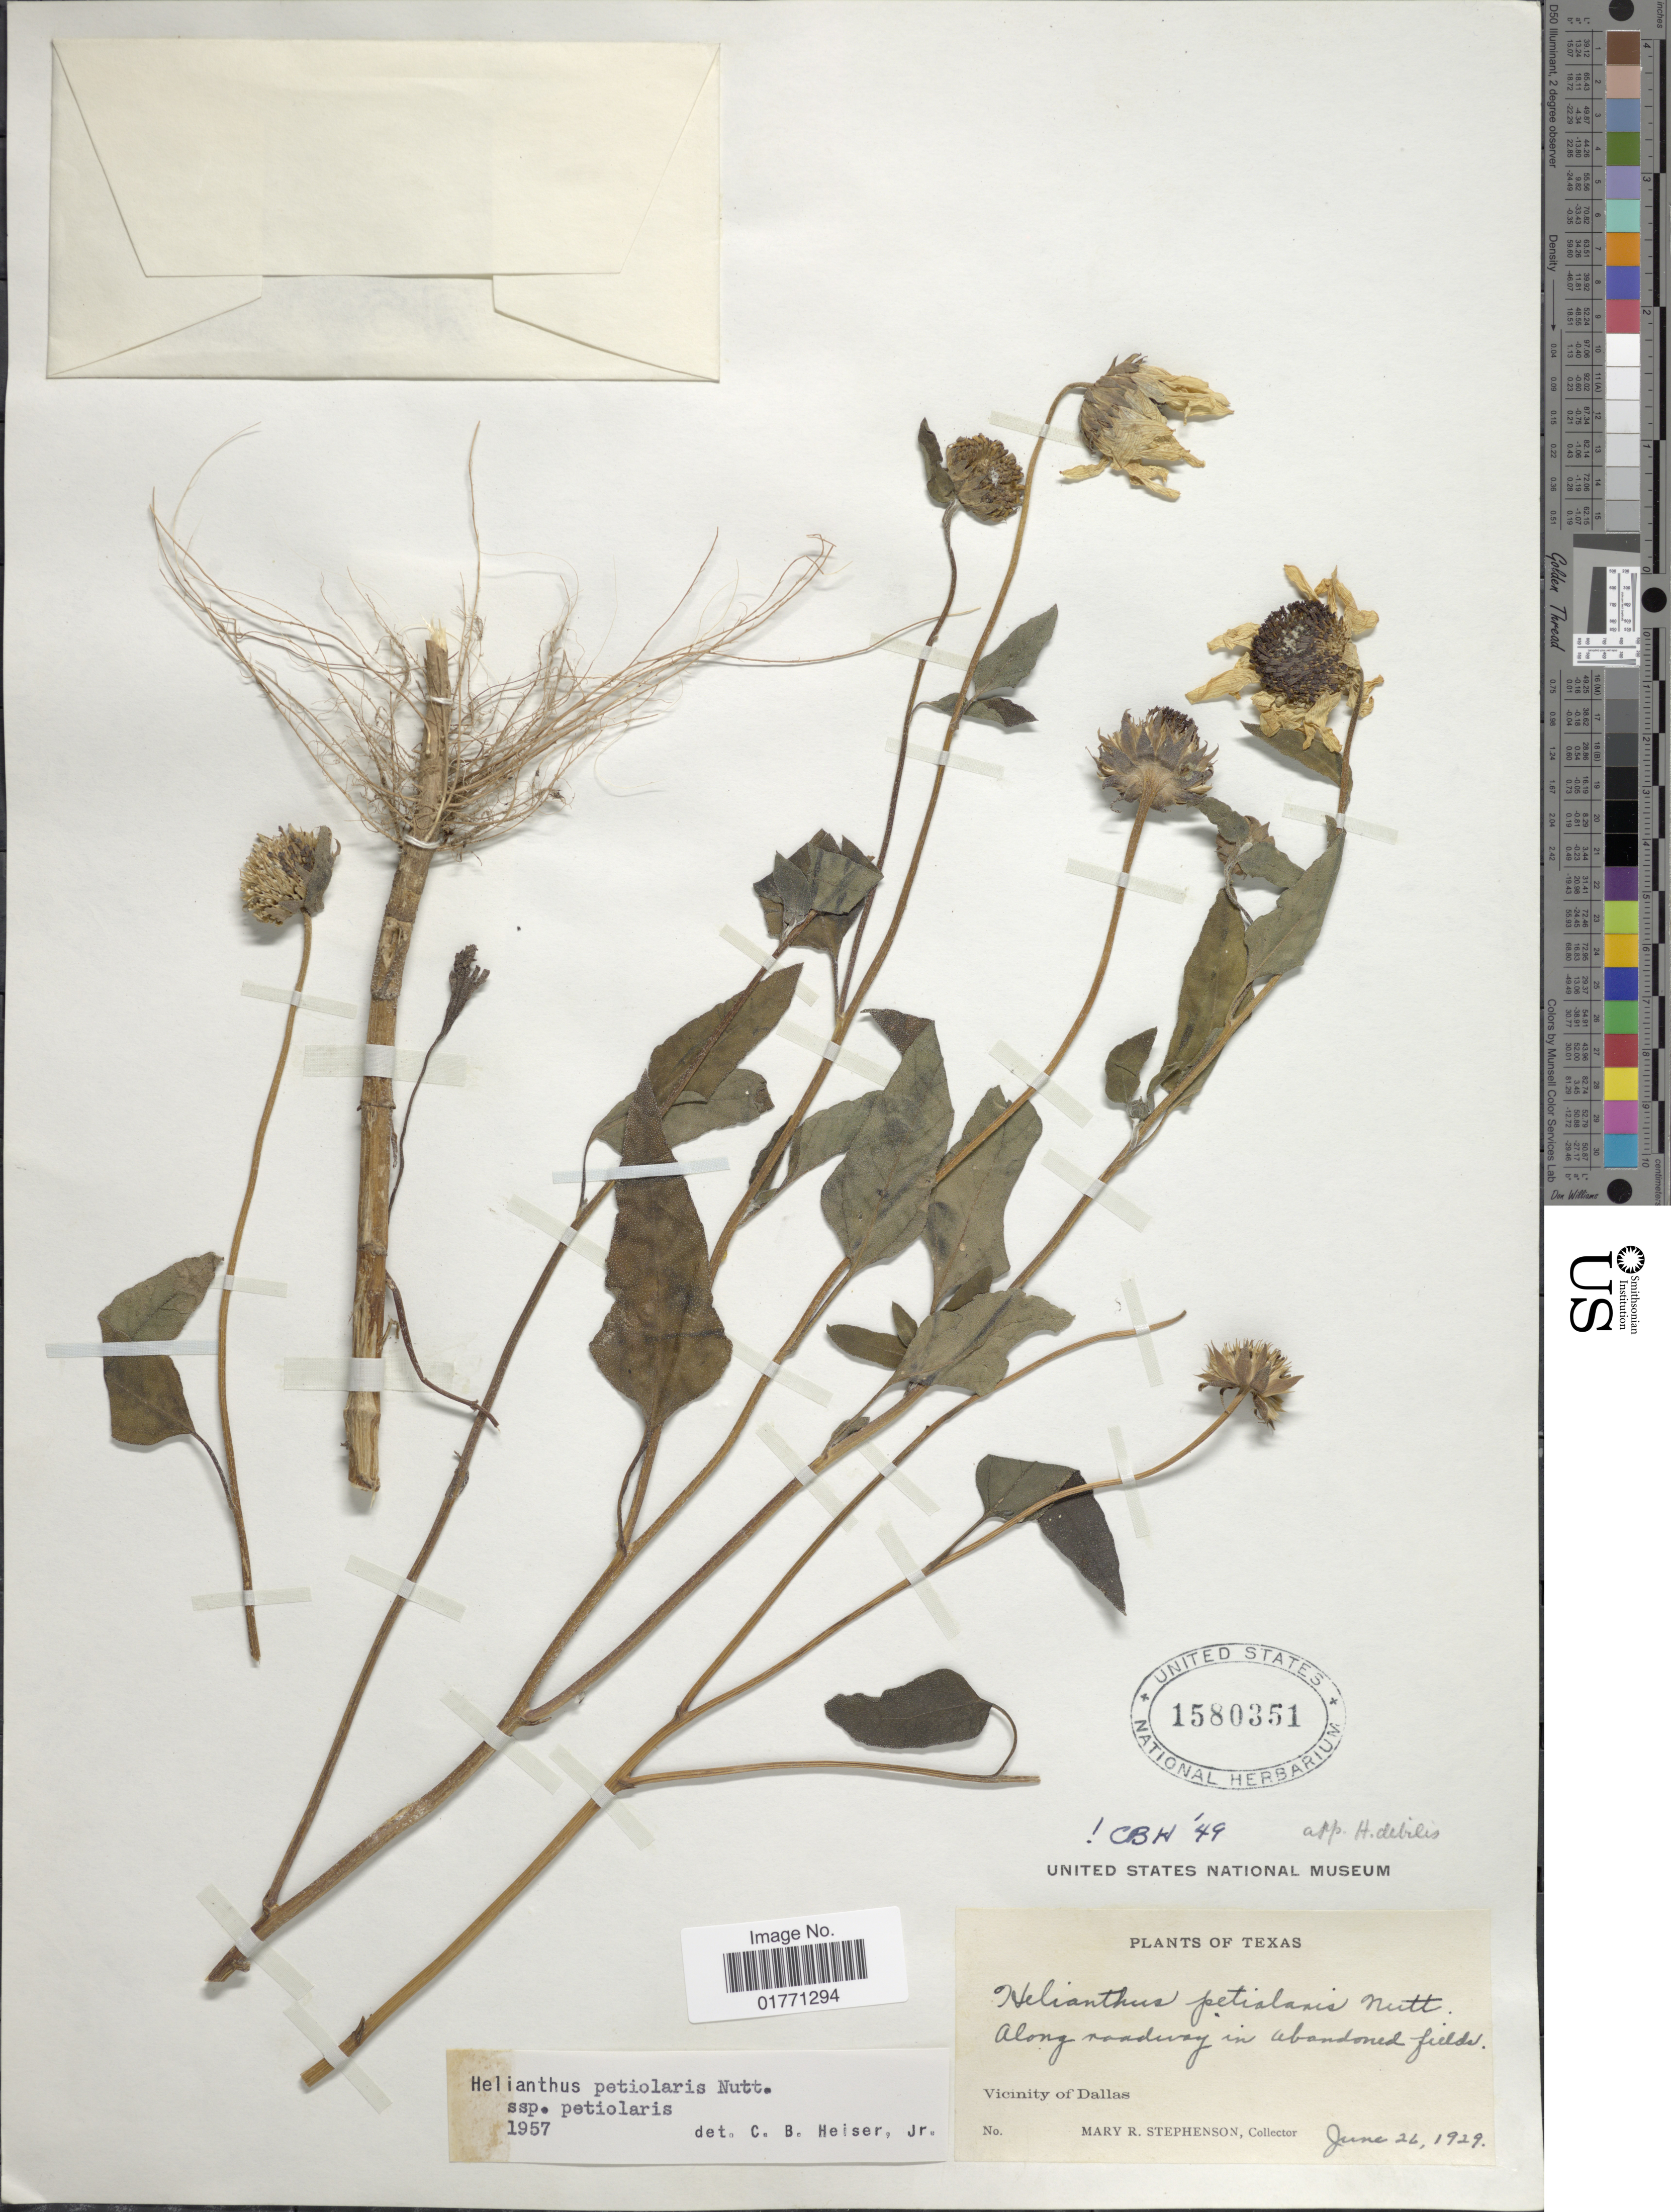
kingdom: Plantae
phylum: Tracheophyta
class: Magnoliopsida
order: Asterales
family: Asteraceae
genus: Helianthus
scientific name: Helianthus petiolaris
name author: Nutt.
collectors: M. Stephenson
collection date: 1929-06-26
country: United States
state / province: Texas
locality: Along roadway in abandoned fields, vicinity of Dallas.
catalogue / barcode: US 1580351